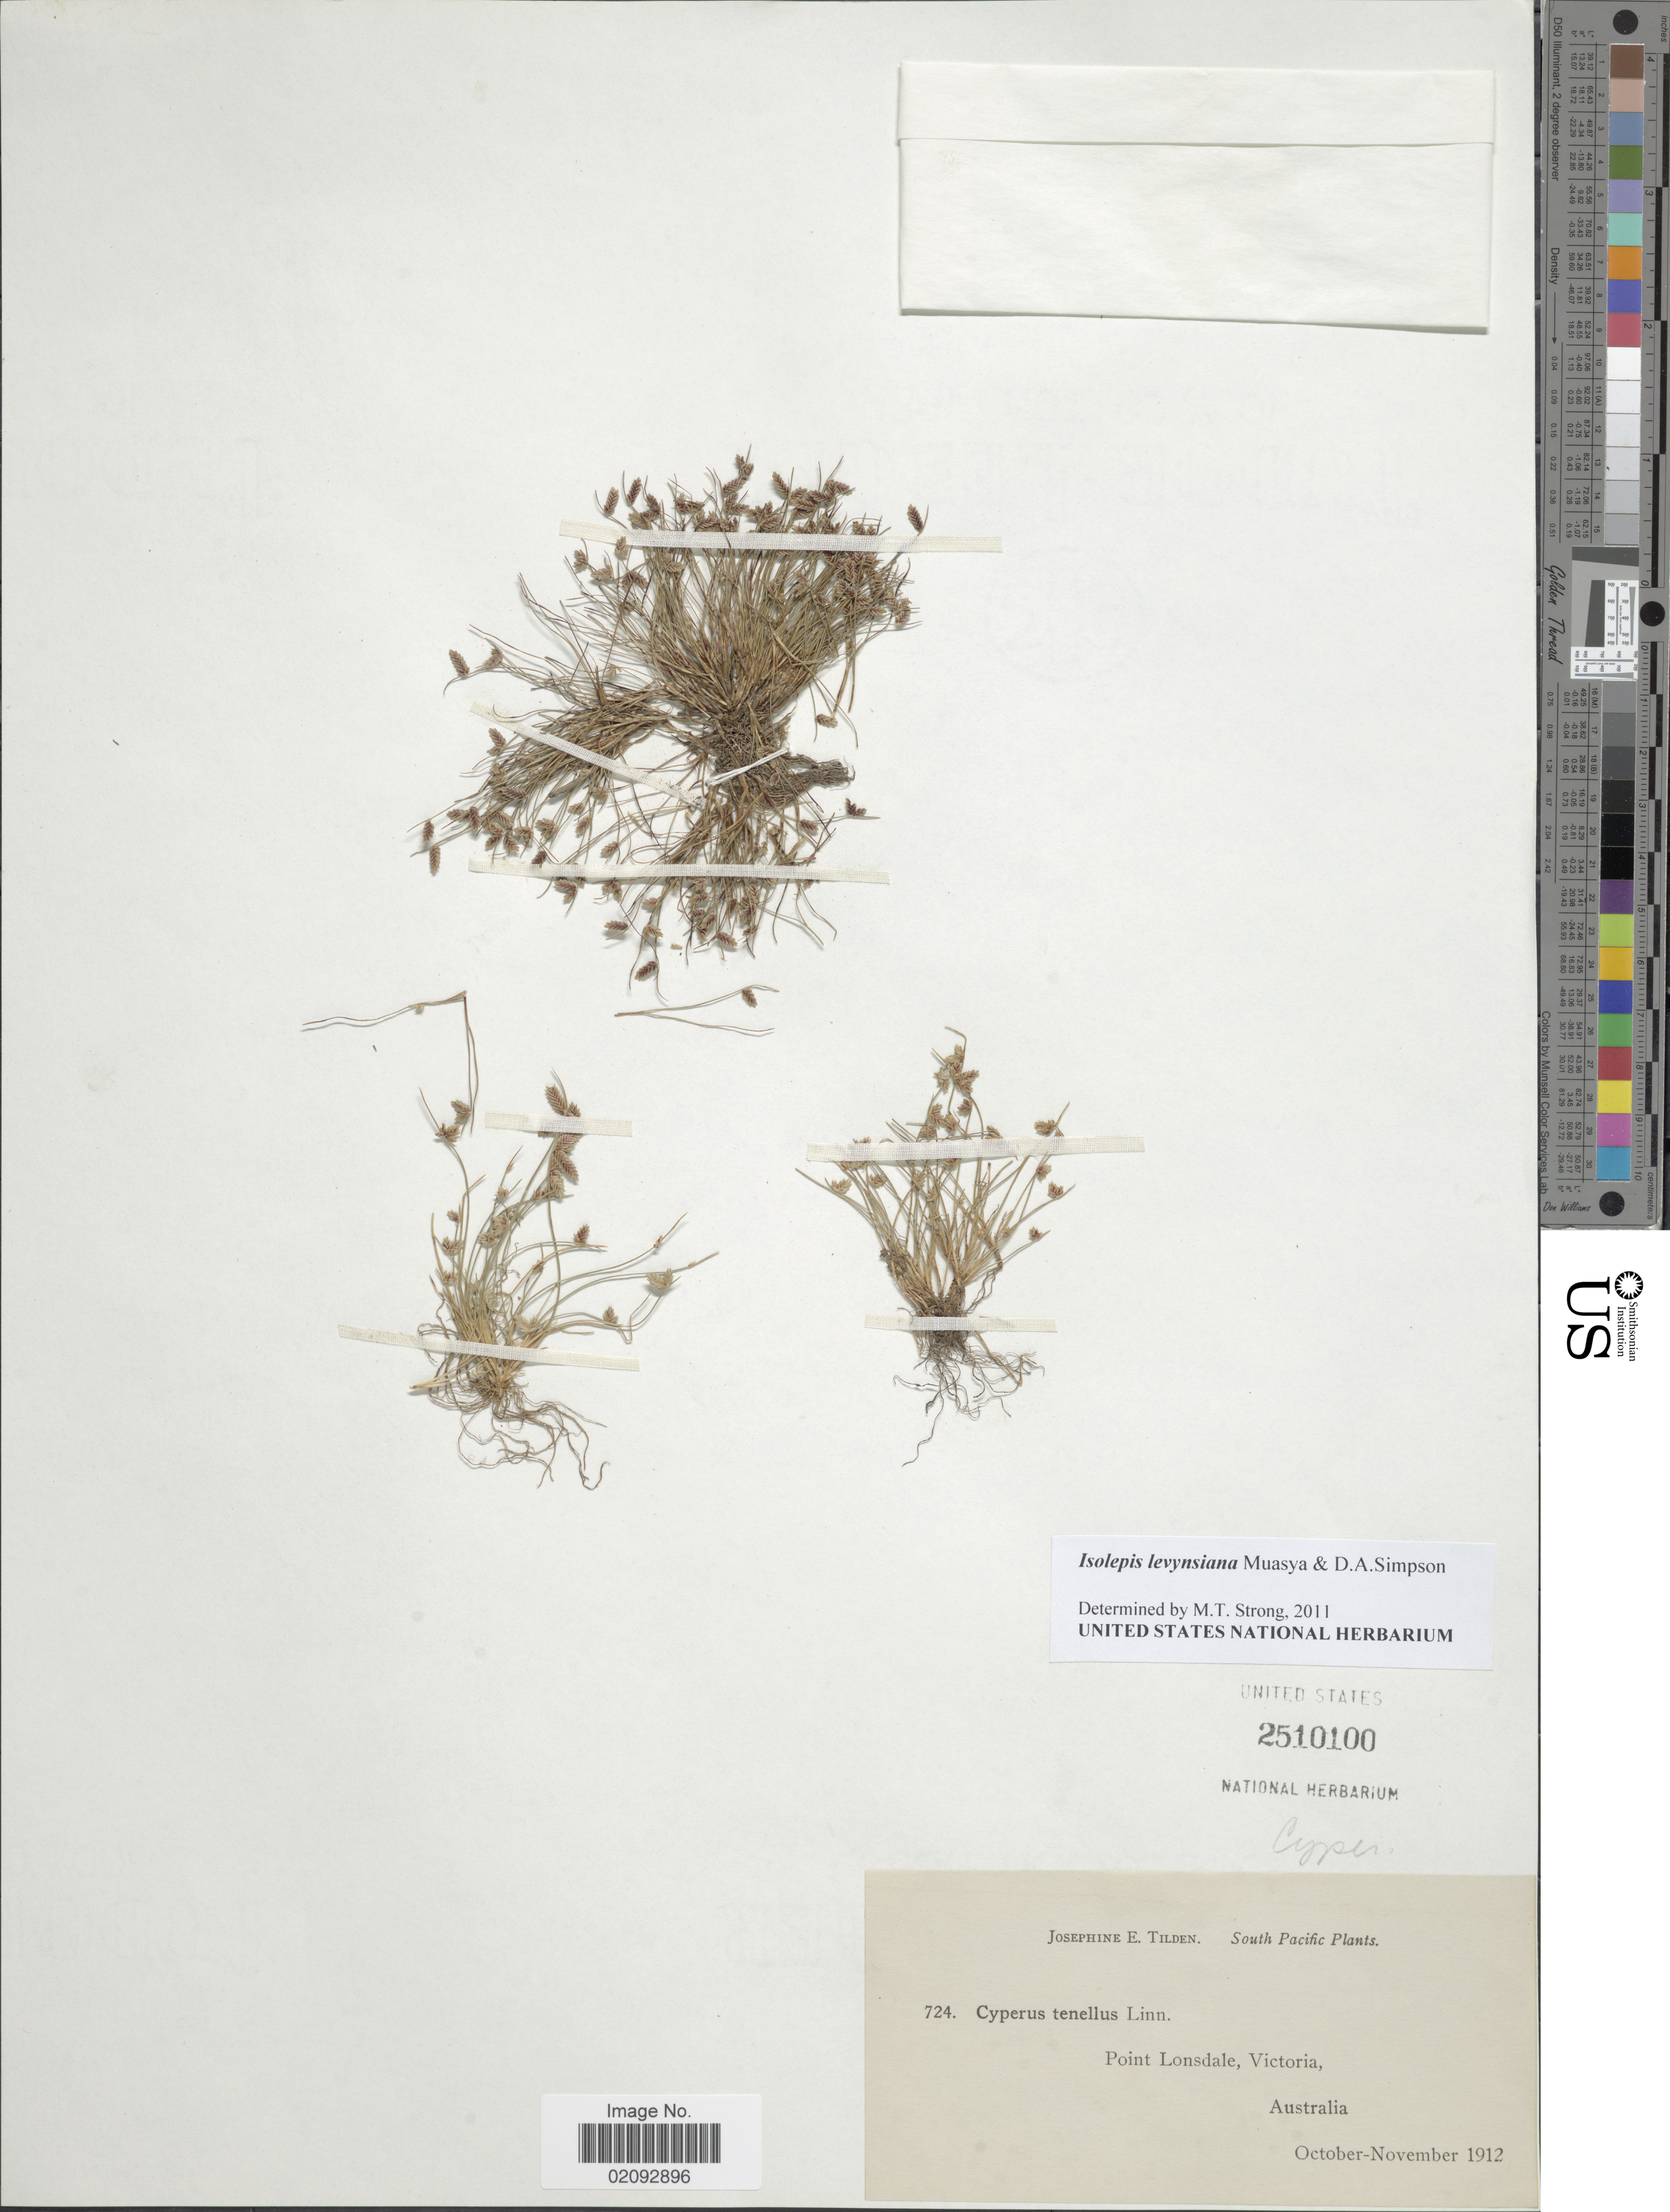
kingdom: Plantae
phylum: Tracheophyta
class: Liliopsida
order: Poales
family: Cyperaceae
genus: Isolepis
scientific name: Isolepis levynsiana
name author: Muasya & D.A. Simpson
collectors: J. E. Tilden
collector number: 724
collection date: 1912-10/1912-11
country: Australia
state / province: Victoria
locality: South Pacific, Point Lonsdale, Victoria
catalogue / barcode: US 2510100